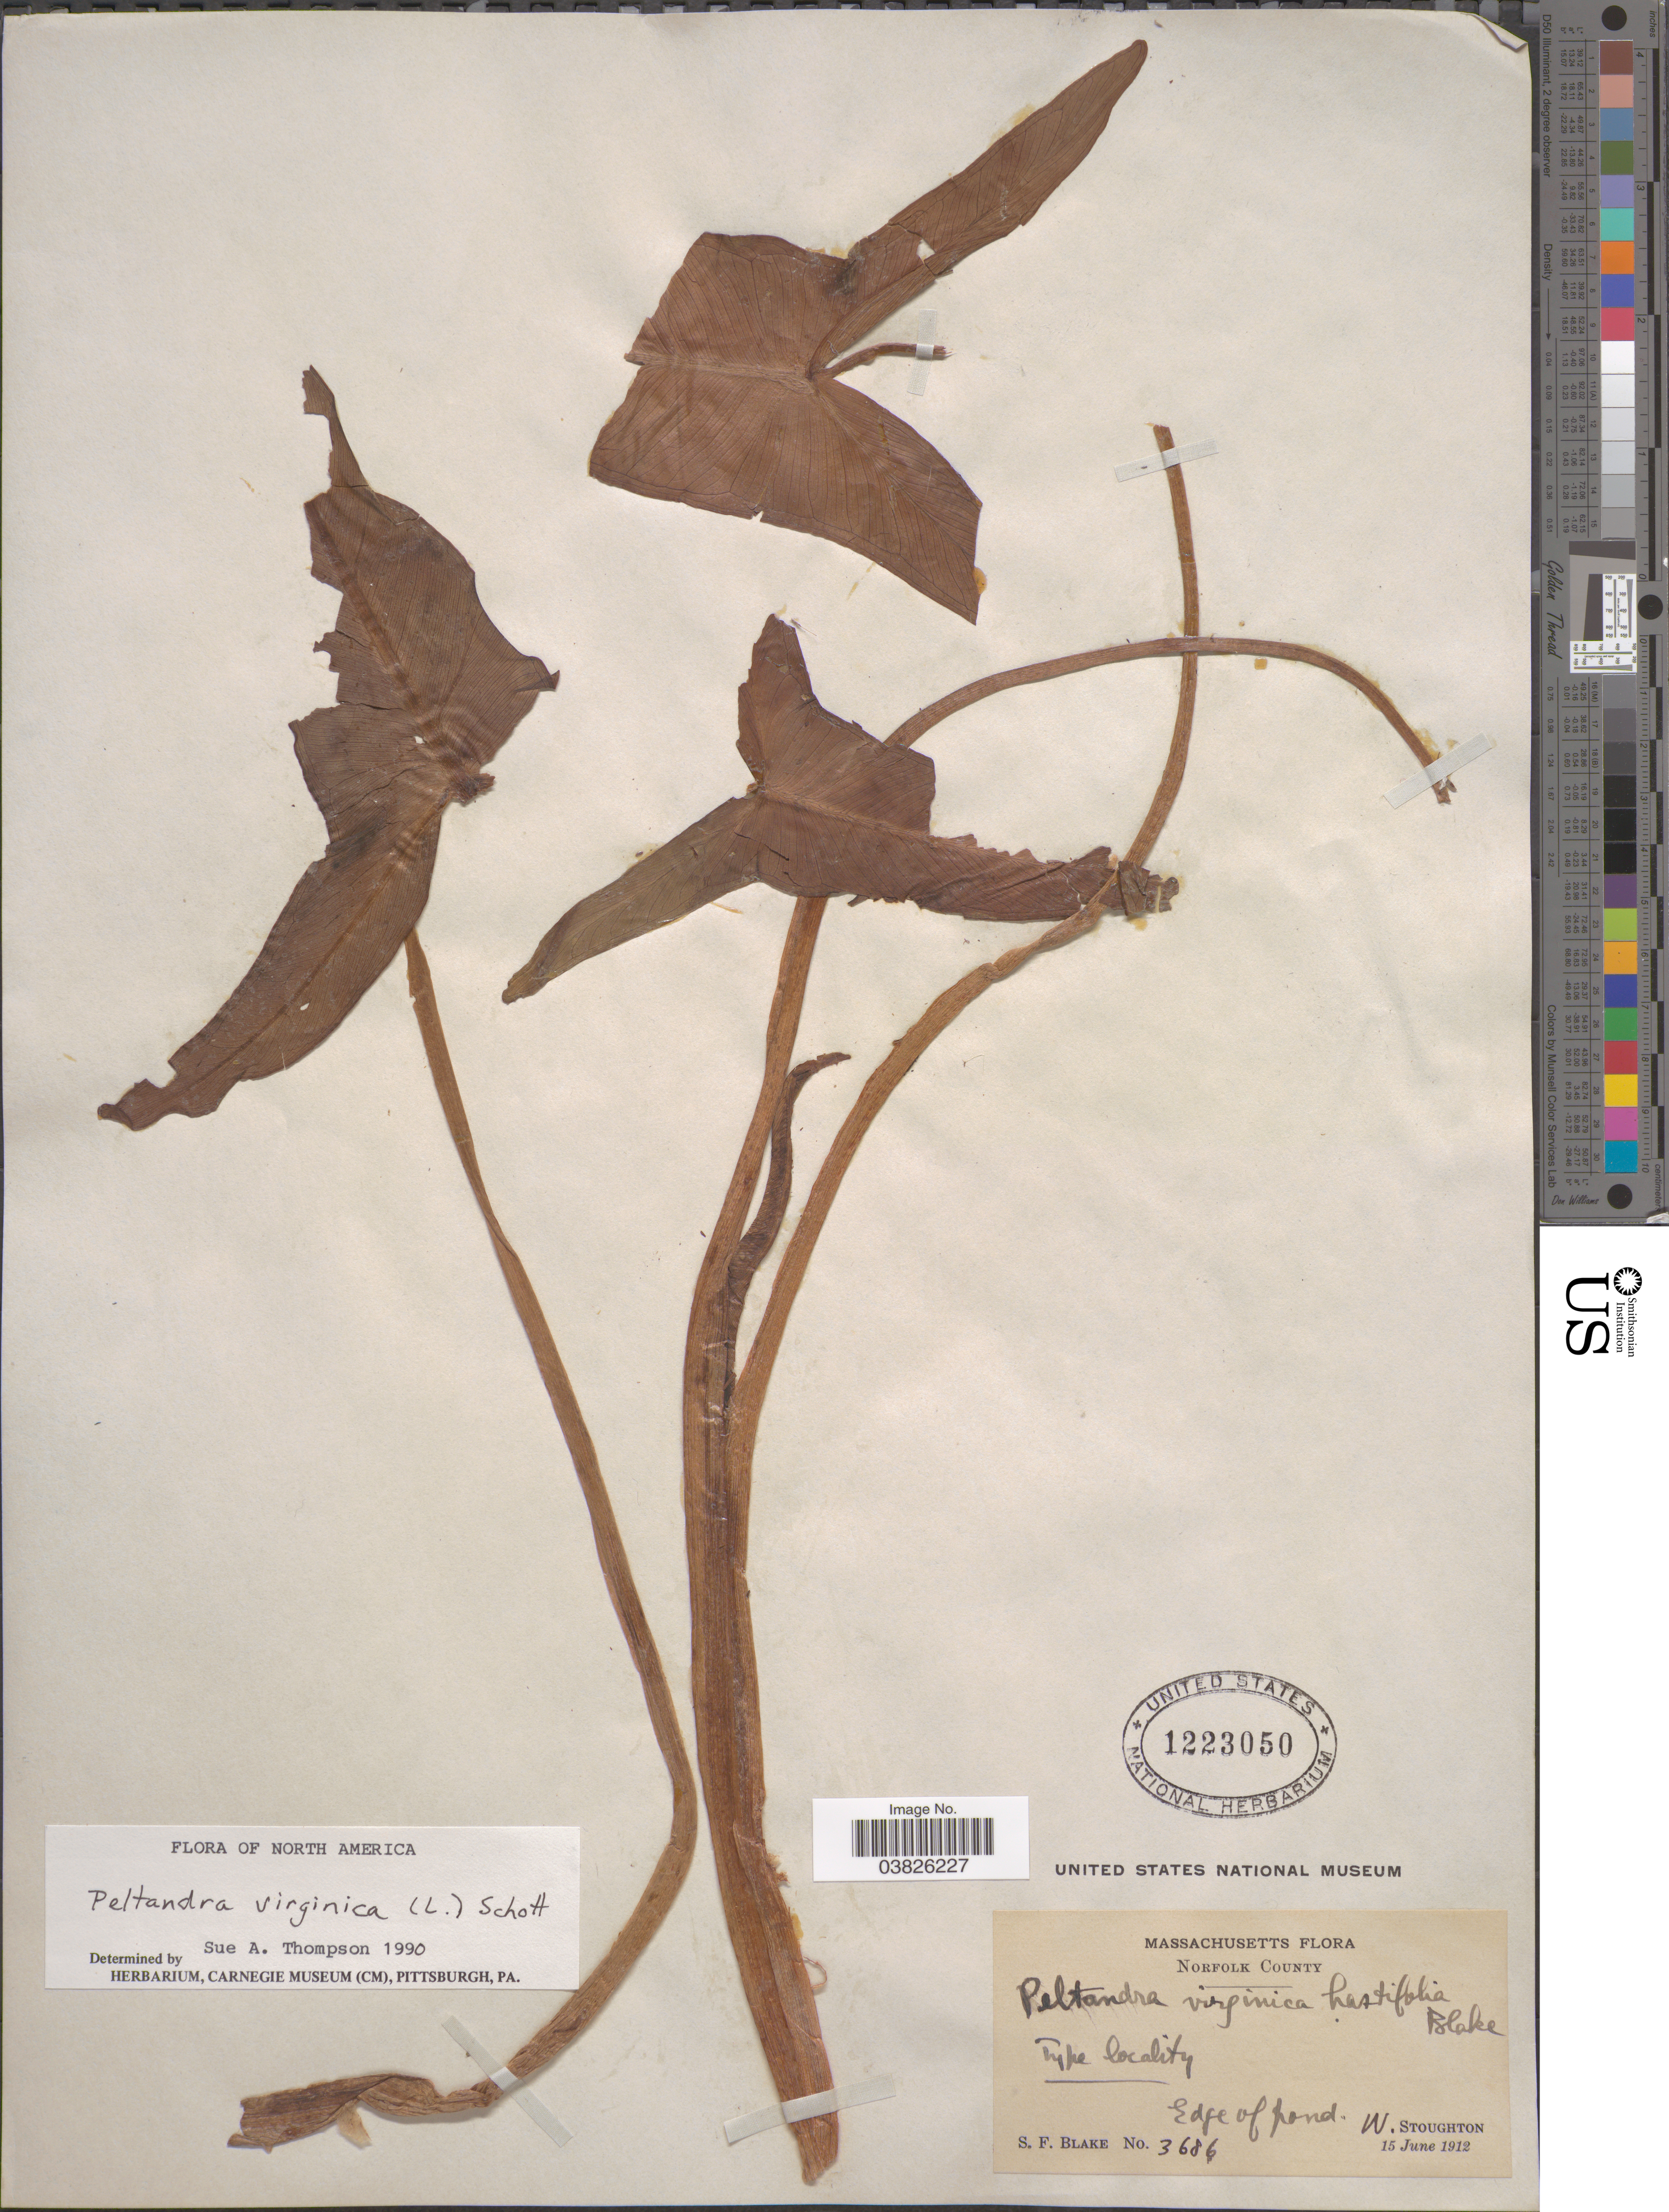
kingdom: Plantae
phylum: Tracheophyta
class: Liliopsida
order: Alismatales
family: Araceae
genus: Peltandra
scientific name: Peltandra virginica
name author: (L.) Schott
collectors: S. Blake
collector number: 3686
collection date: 1912-06-15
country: United States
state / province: Massachusetts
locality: Norfolk County. W. Stoughton.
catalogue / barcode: US 1223050